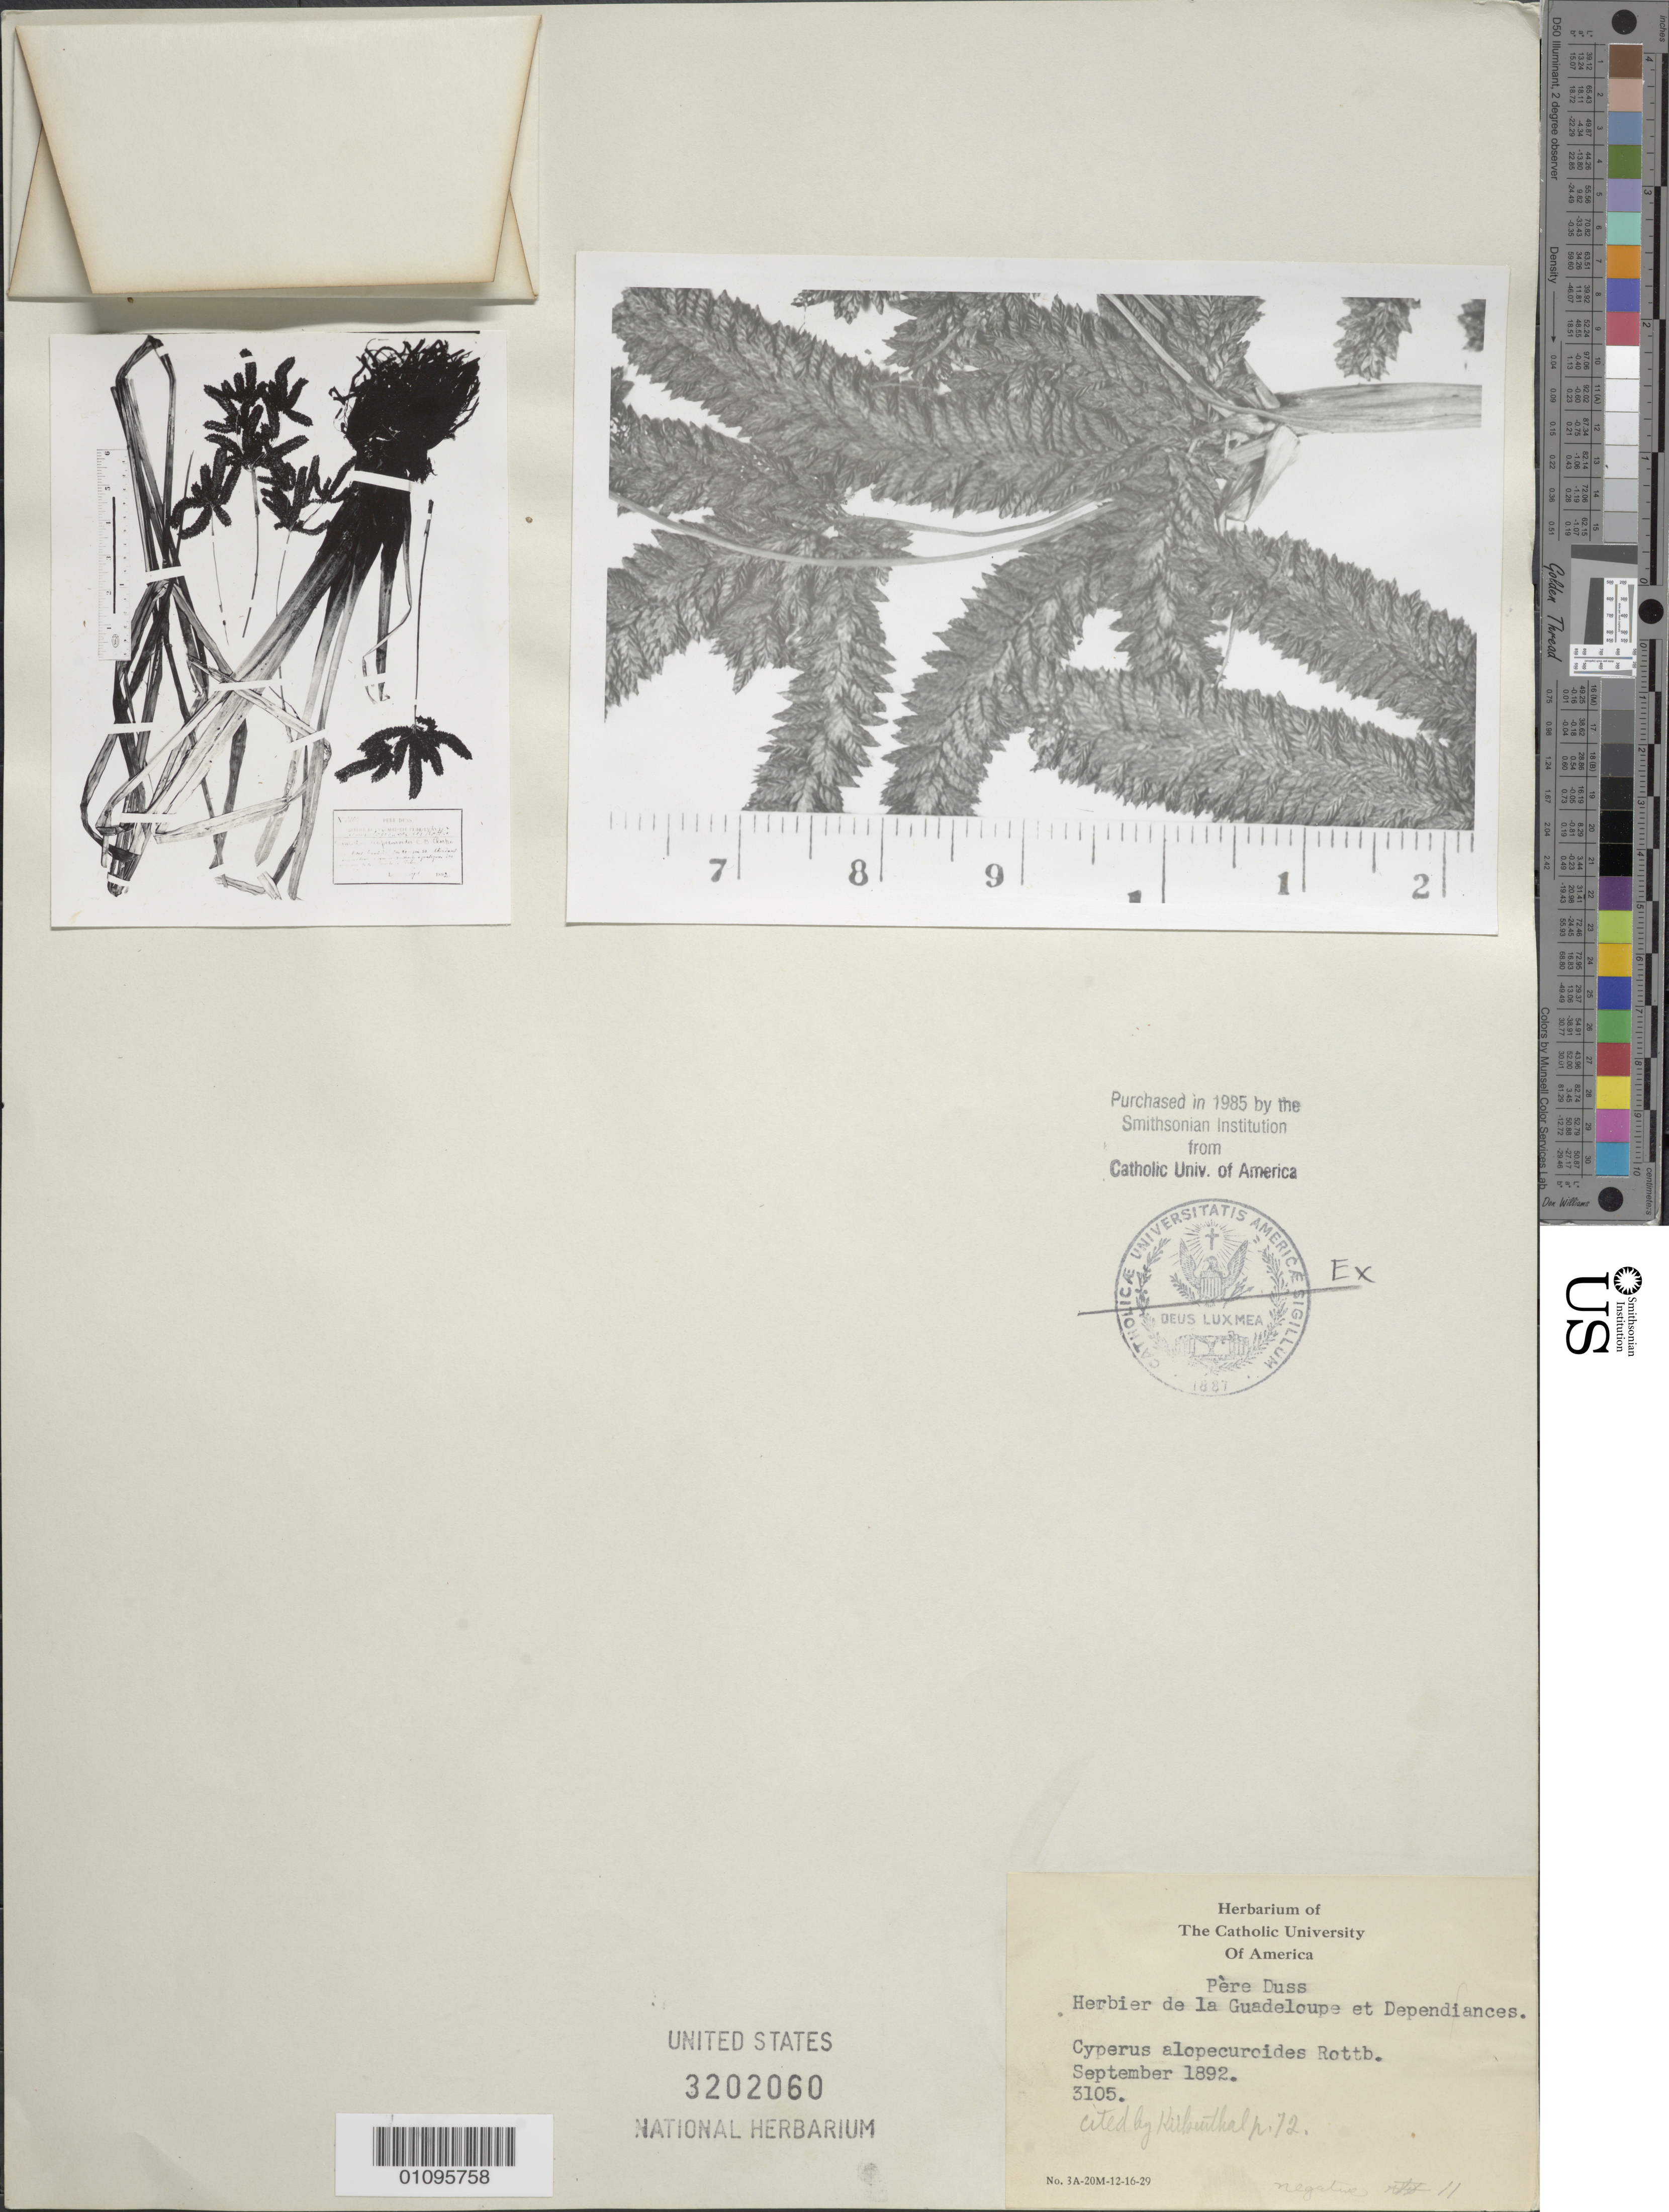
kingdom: Plantae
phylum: Tracheophyta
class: Liliopsida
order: Poales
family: Cyperaceae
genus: Cyperus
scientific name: Cyperus alopecuroides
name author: Rottb.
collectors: Père Duss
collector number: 3105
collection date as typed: Sep 1892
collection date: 1892-09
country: Guadeloupe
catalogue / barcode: US 3202060